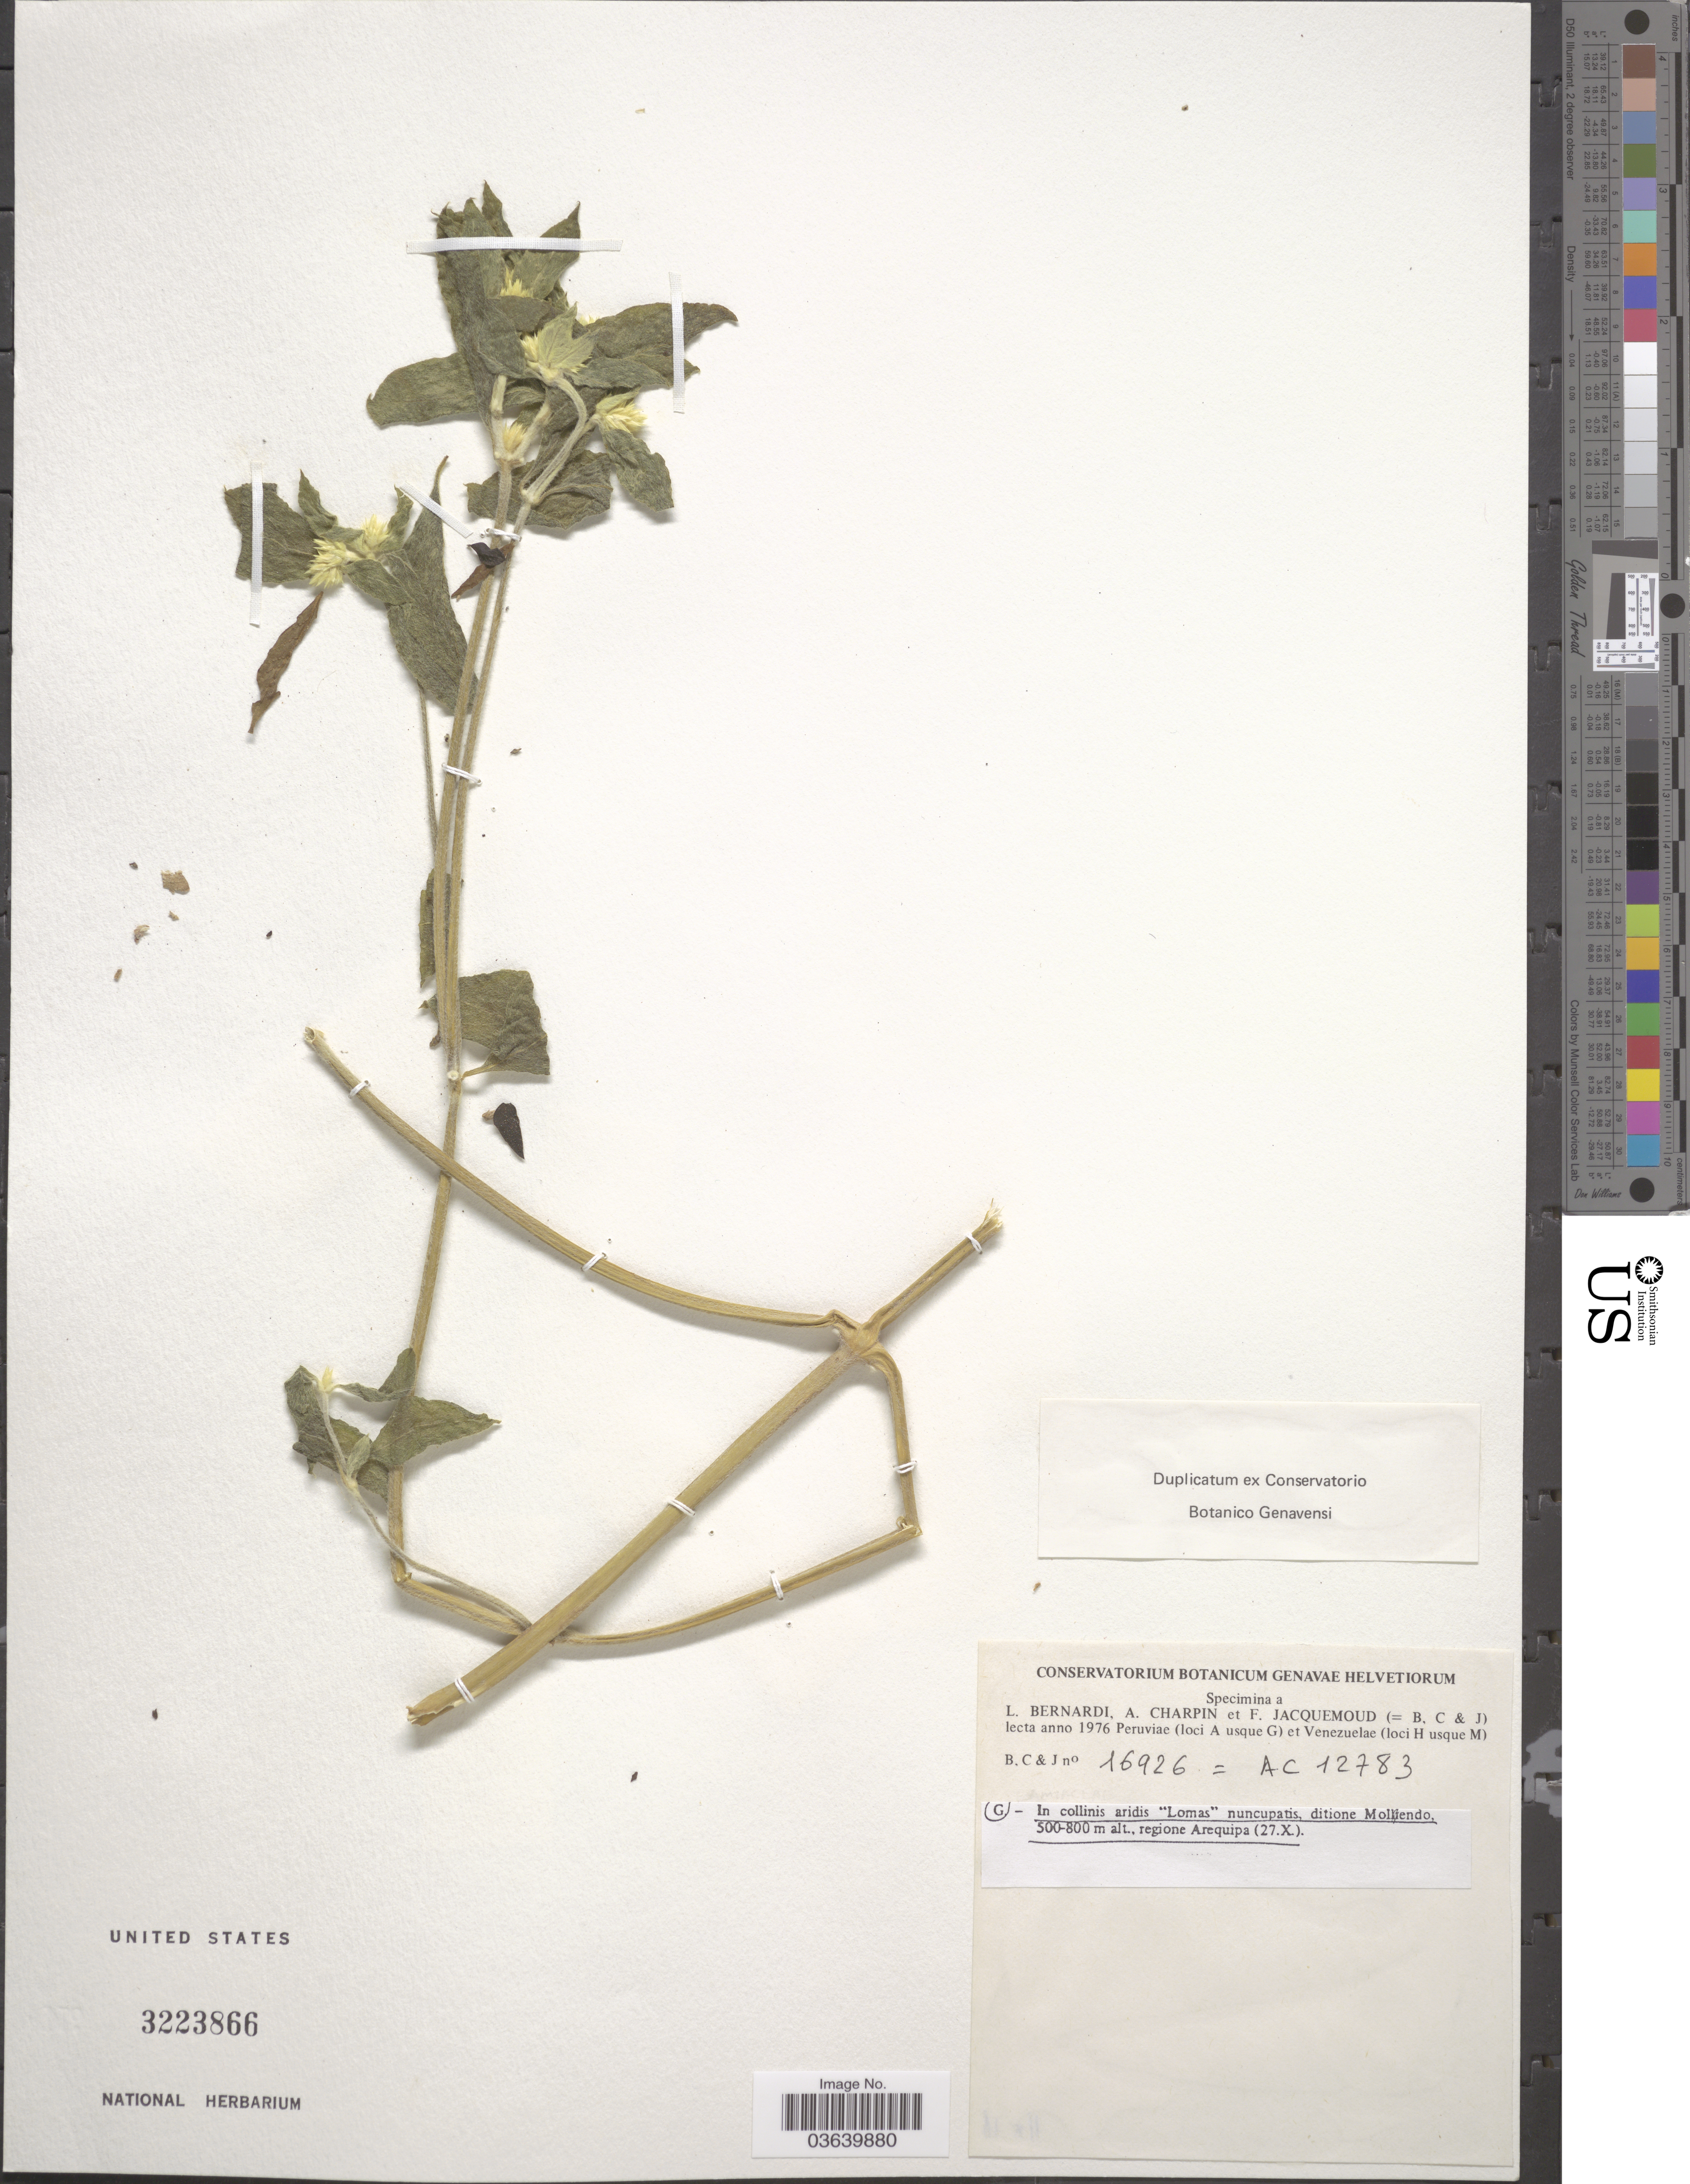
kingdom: Plantae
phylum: Tracheophyta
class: Magnoliopsida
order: Caryophyllales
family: Amaranthaceae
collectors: L. Bernardi, A. Charpin & F. Jacquemoud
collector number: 16926=AC12783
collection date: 1976-10-27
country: Peru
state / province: Arequipa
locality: In collinis aridis "Lomas" nuncupatis, ditione Molendo, regione Arequipa.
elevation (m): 500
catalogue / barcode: US 3223866